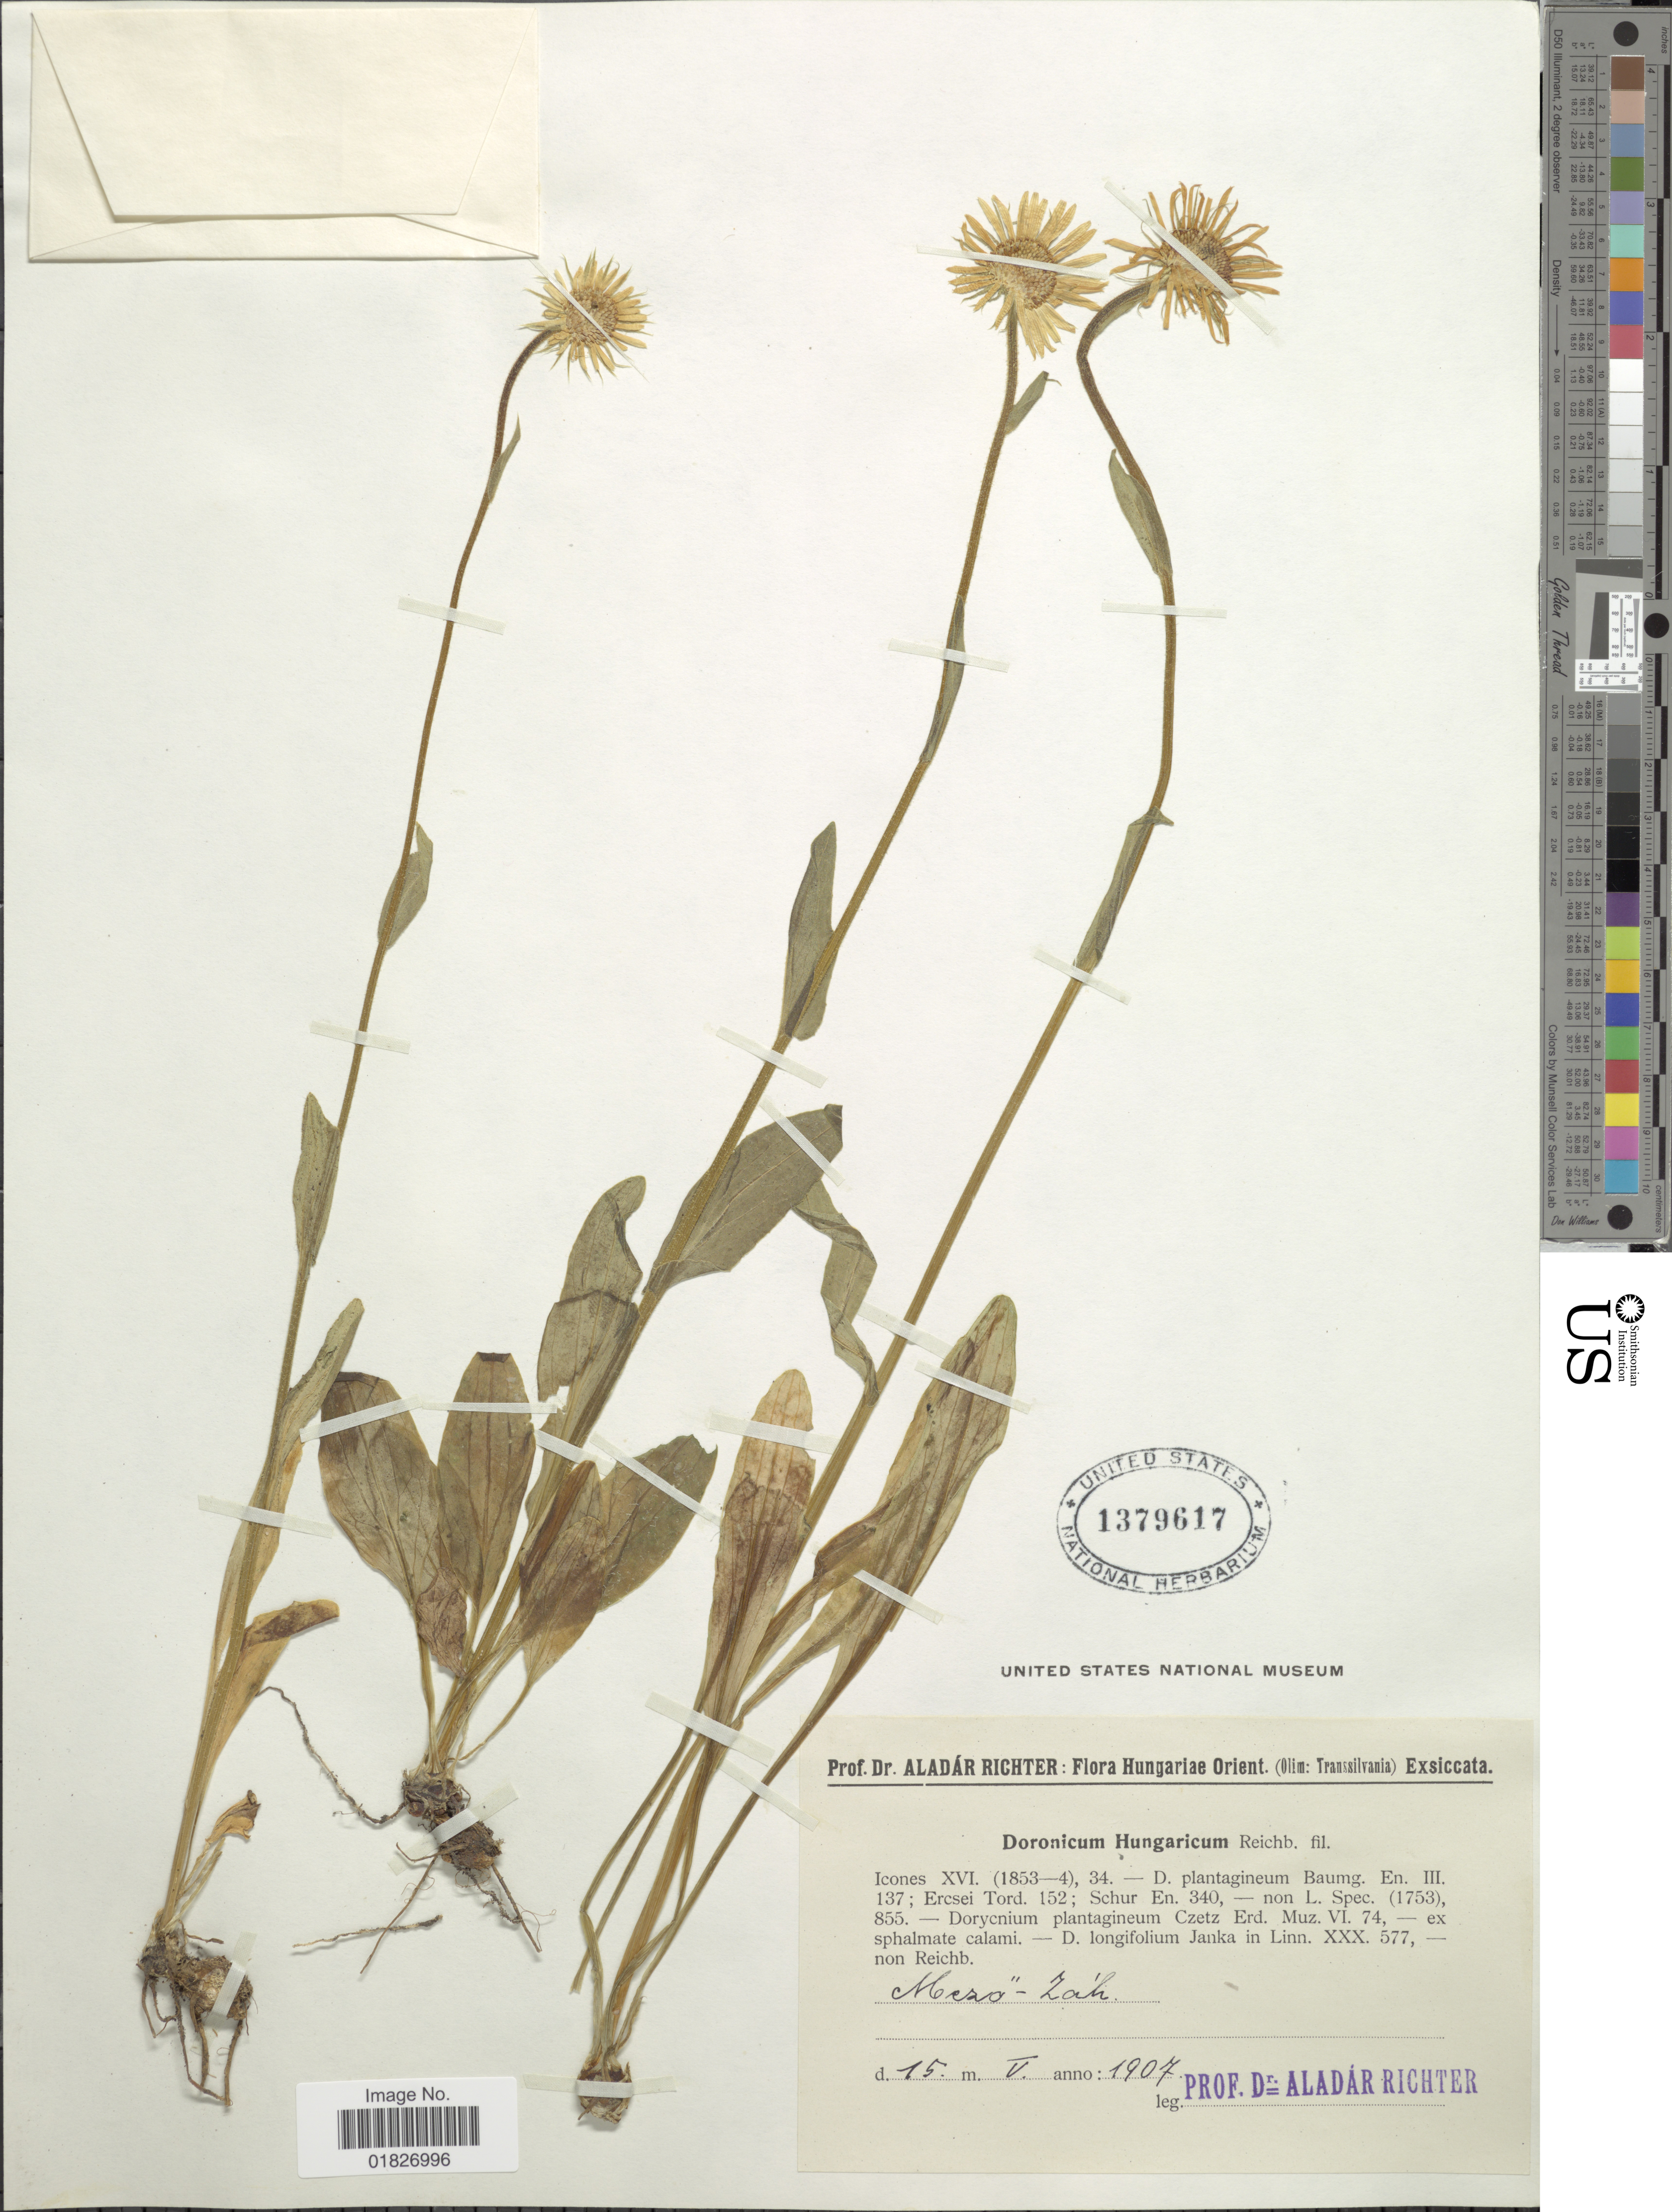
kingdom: Plantae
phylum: Tracheophyta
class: Magnoliopsida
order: Asterales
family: Asteraceae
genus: Doronicum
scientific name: Doronicum hungaricum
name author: (Sadler) Rchb. f.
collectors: A. Richter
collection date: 1907-05-15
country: Hungary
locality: Hungariae Orient. (Olim. Transsilvania), Mezo-Zah [interpreted]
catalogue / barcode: US 1379617